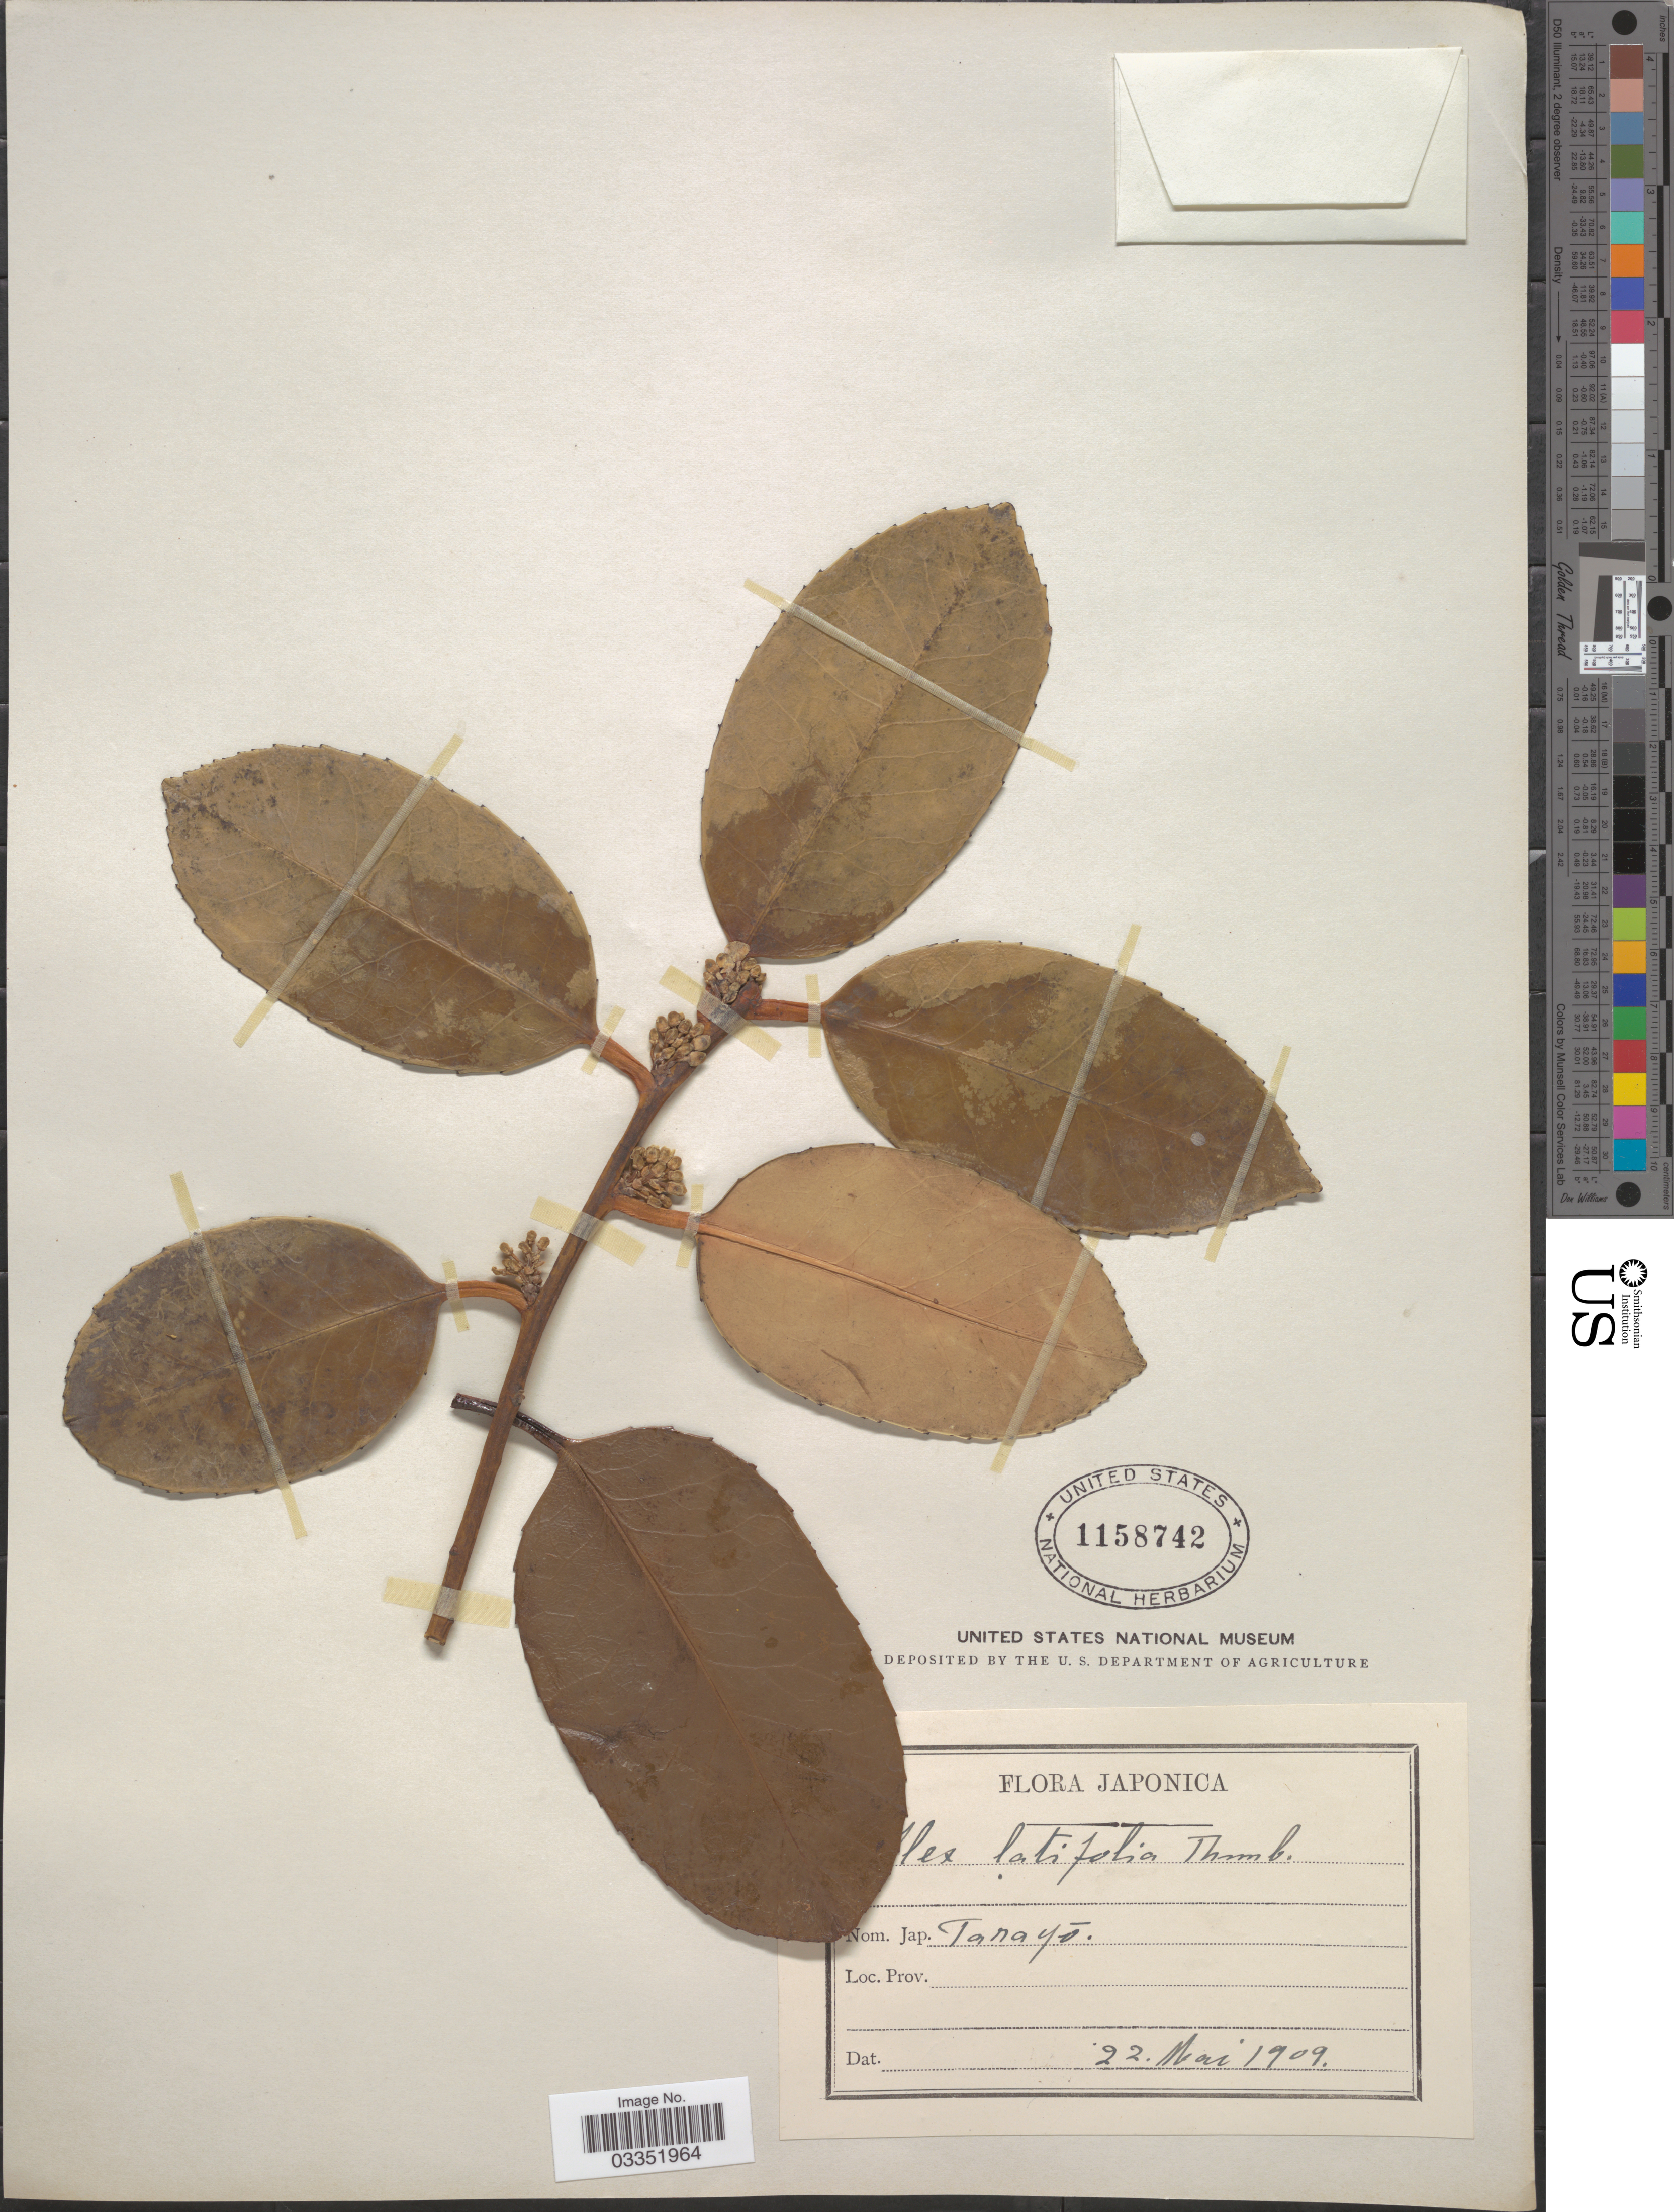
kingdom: Plantae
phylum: Tracheophyta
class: Magnoliopsida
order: Aquifoliales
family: Aquifoliaceae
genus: Ilex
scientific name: Ilex latifolia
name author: Thunb.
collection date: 1909-05-22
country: Japan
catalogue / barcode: US 1158742